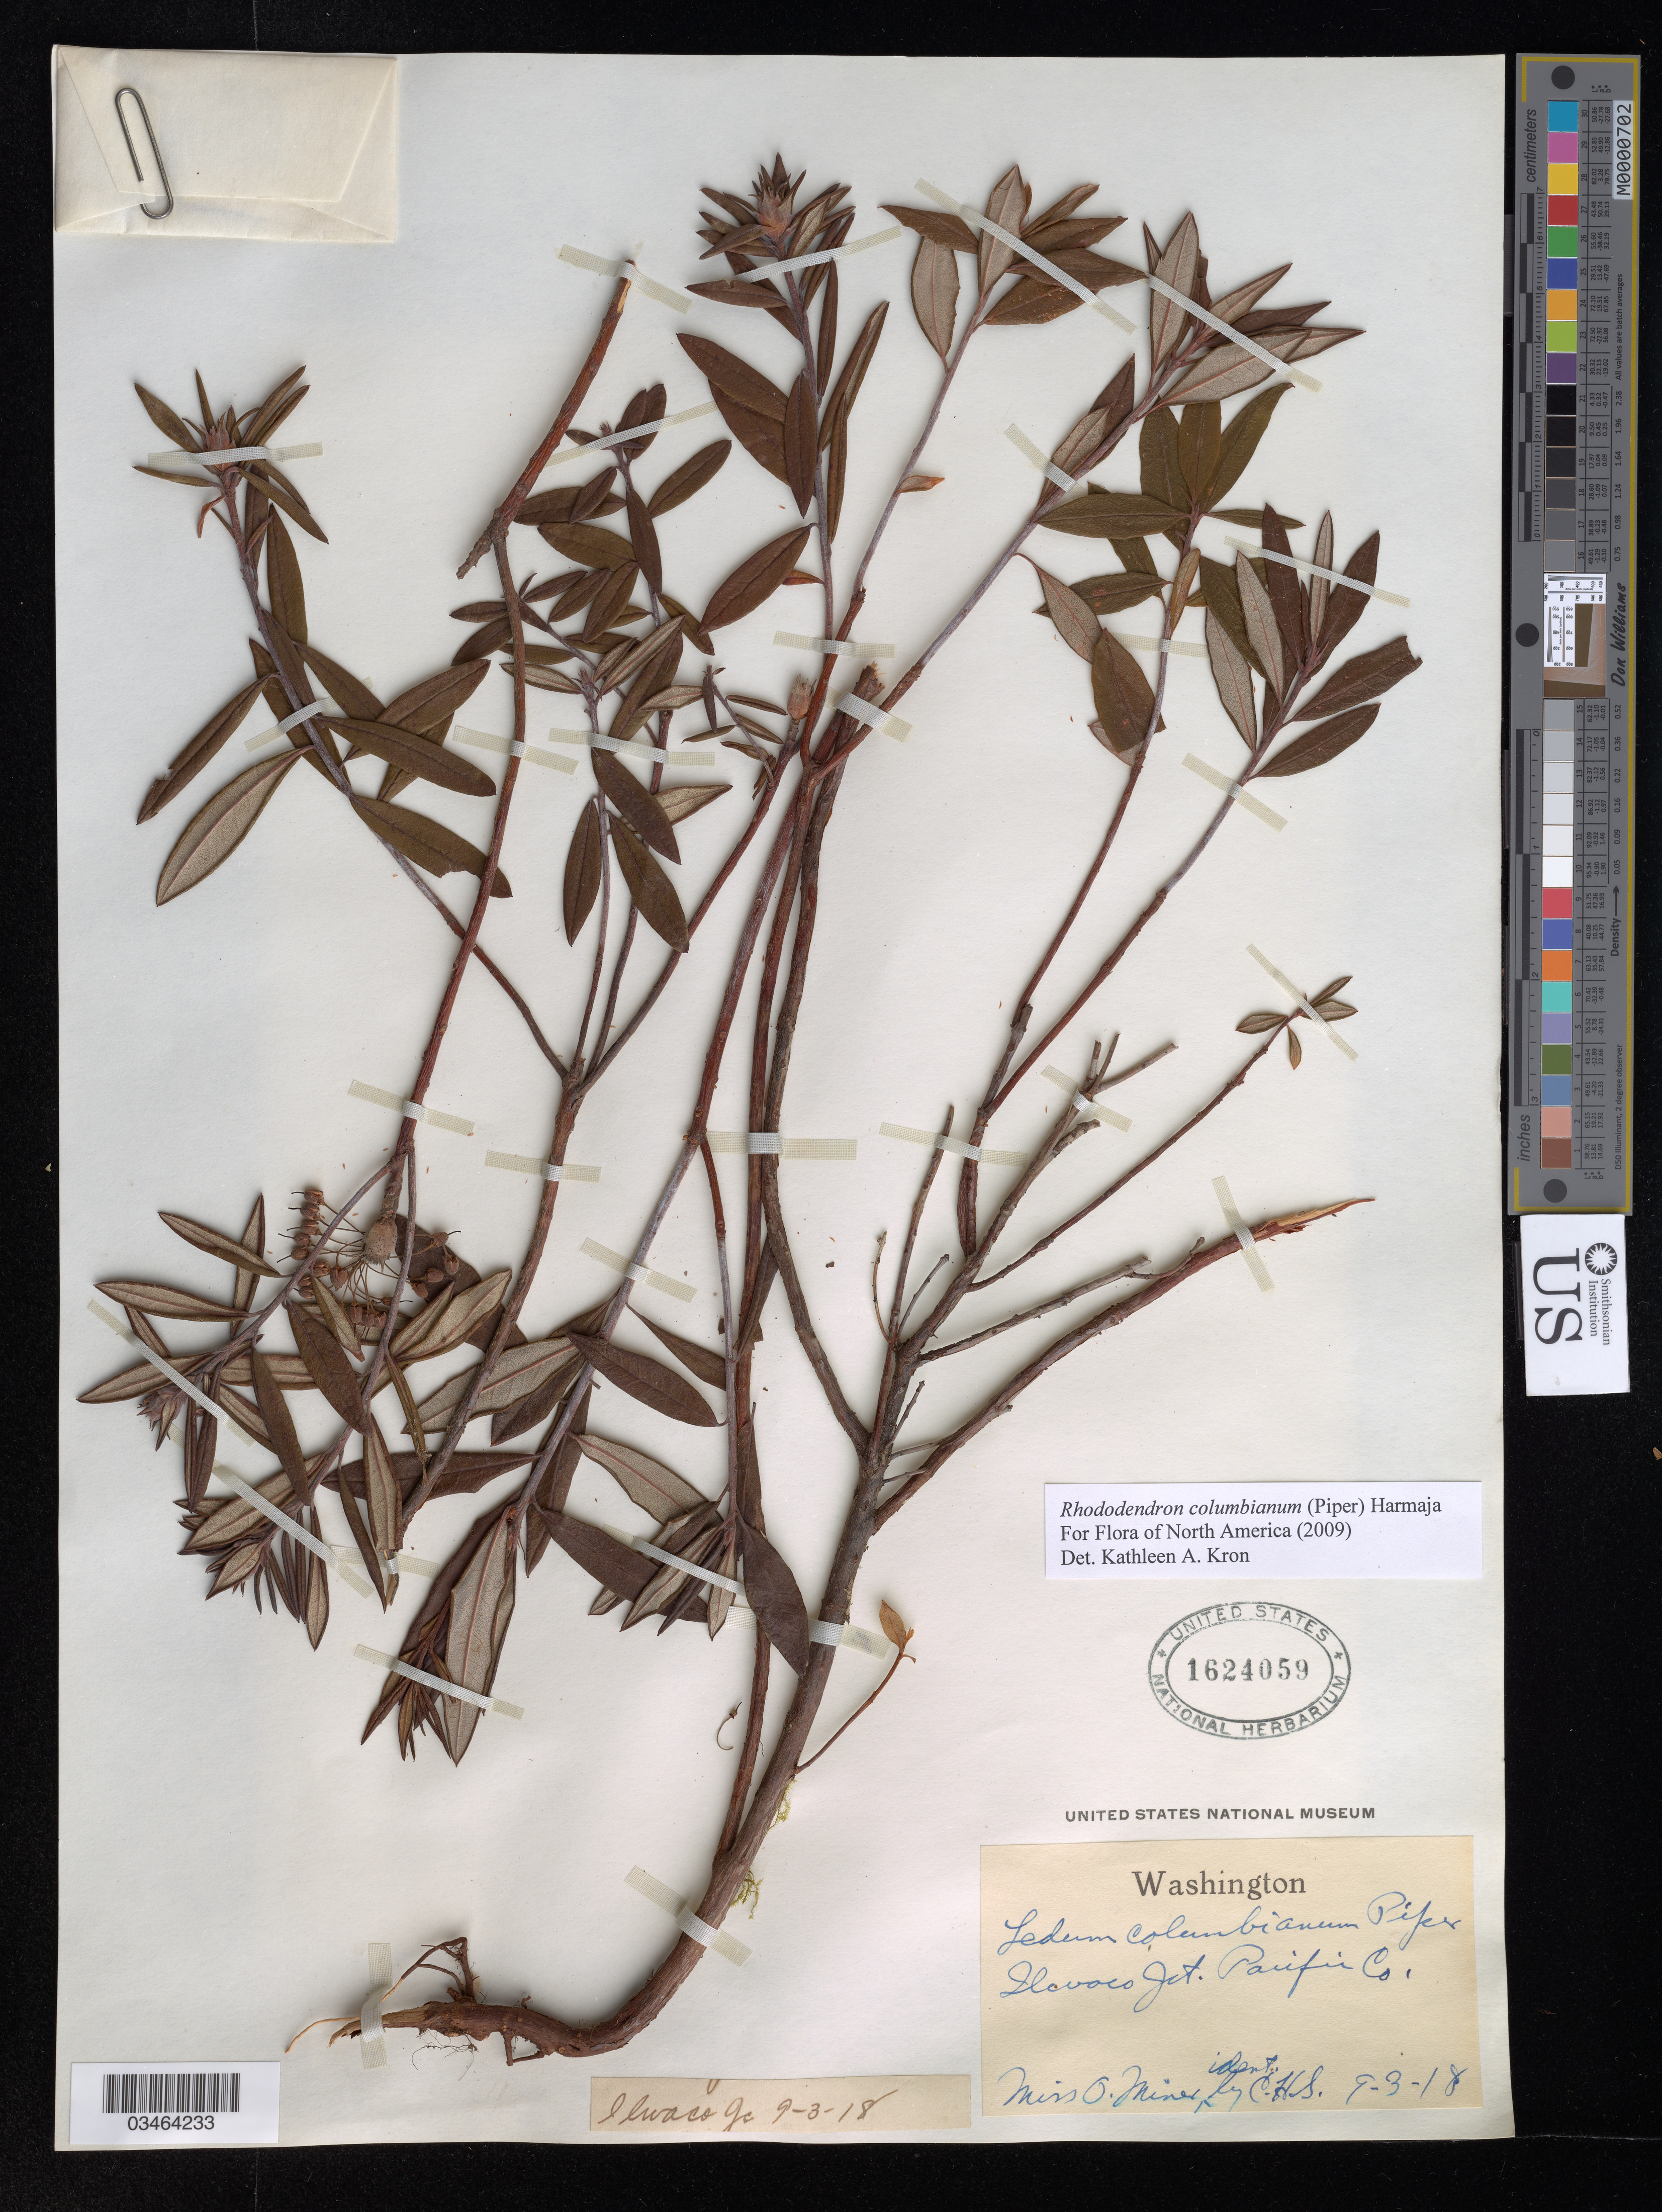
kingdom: Plantae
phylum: Tracheophyta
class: Magnoliopsida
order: Ericales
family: Ericaceae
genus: Rhododendron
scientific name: Rhododendron columbianum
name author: (Piper) Harmaja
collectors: O. Miner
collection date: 1918-09-03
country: United States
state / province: Washington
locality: Ilwoco Jct. Pacific Co.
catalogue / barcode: US 1624059